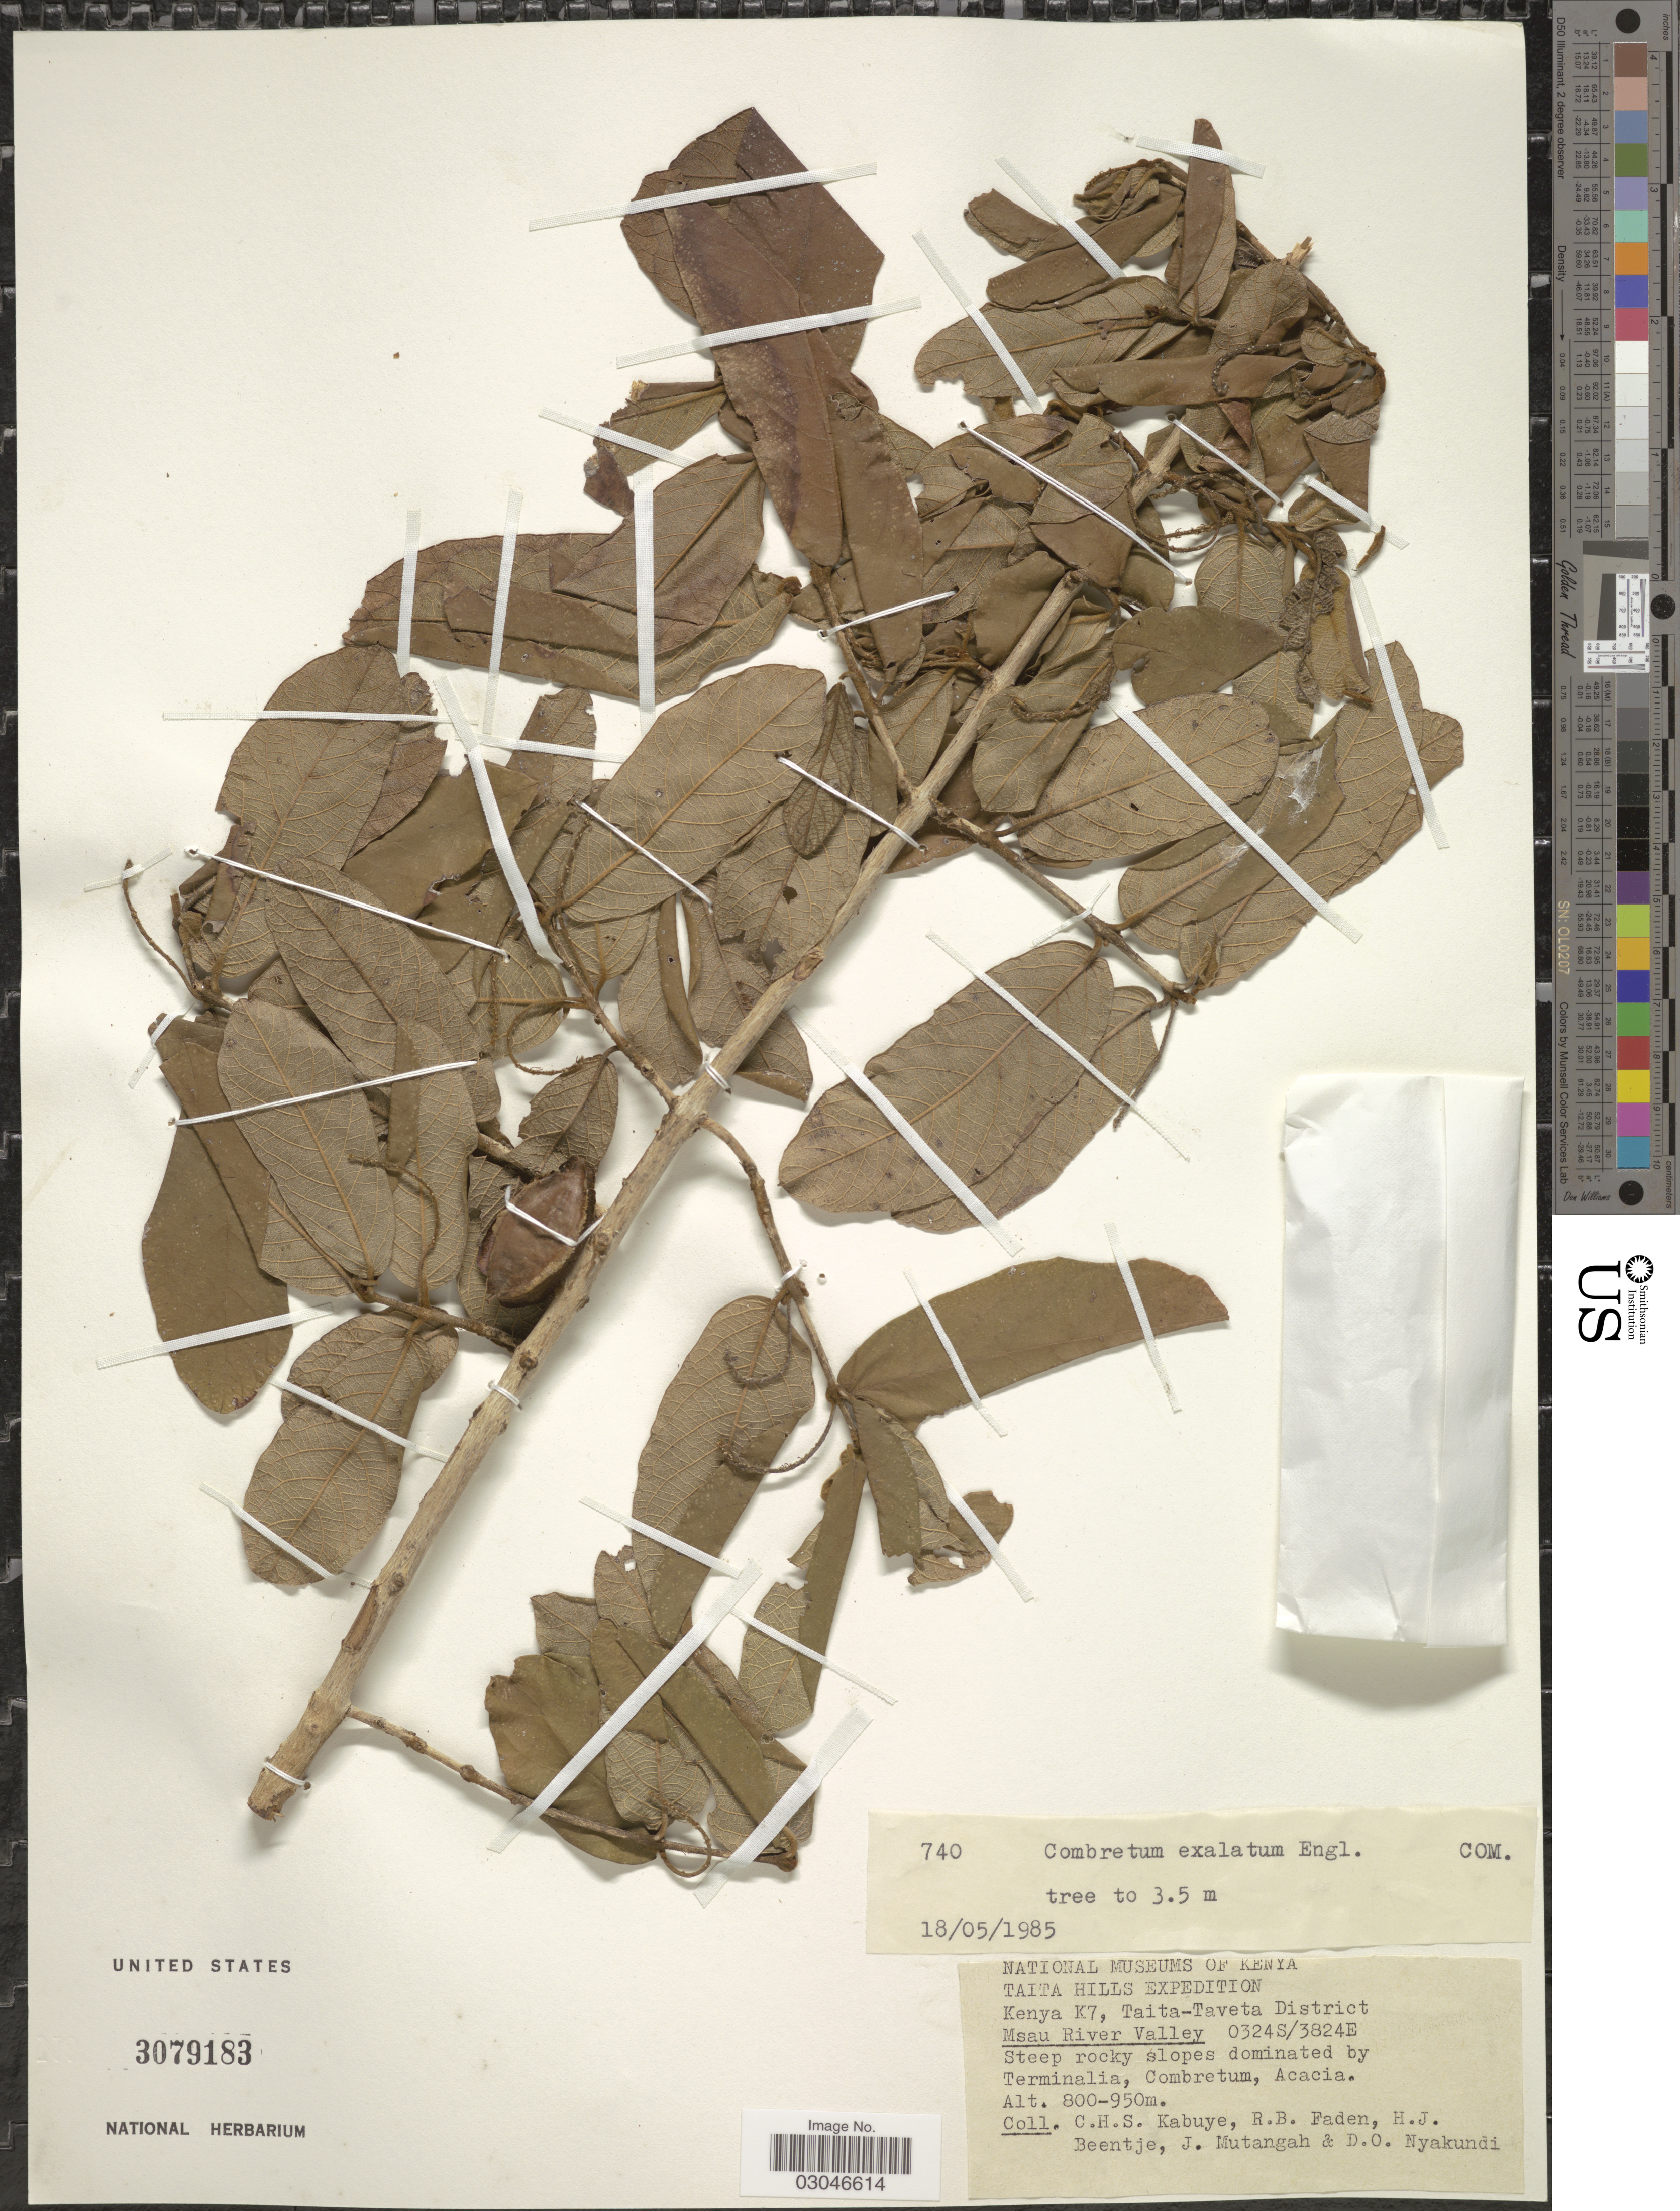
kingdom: Plantae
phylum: Tracheophyta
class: Magnoliopsida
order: Myrtales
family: Combretaceae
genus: Combretum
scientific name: Combretum exalatum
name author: Engl.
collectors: C. Kabuye, R. B. Faden, H. J. Beentje, J. Mutangah & D. Nyakundi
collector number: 740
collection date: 1985-05-18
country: Kenya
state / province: Taita Taveta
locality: Taita Hills. K7, Taita-Taveta District. Msau River Valley.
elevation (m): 800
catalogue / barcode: US 3079183